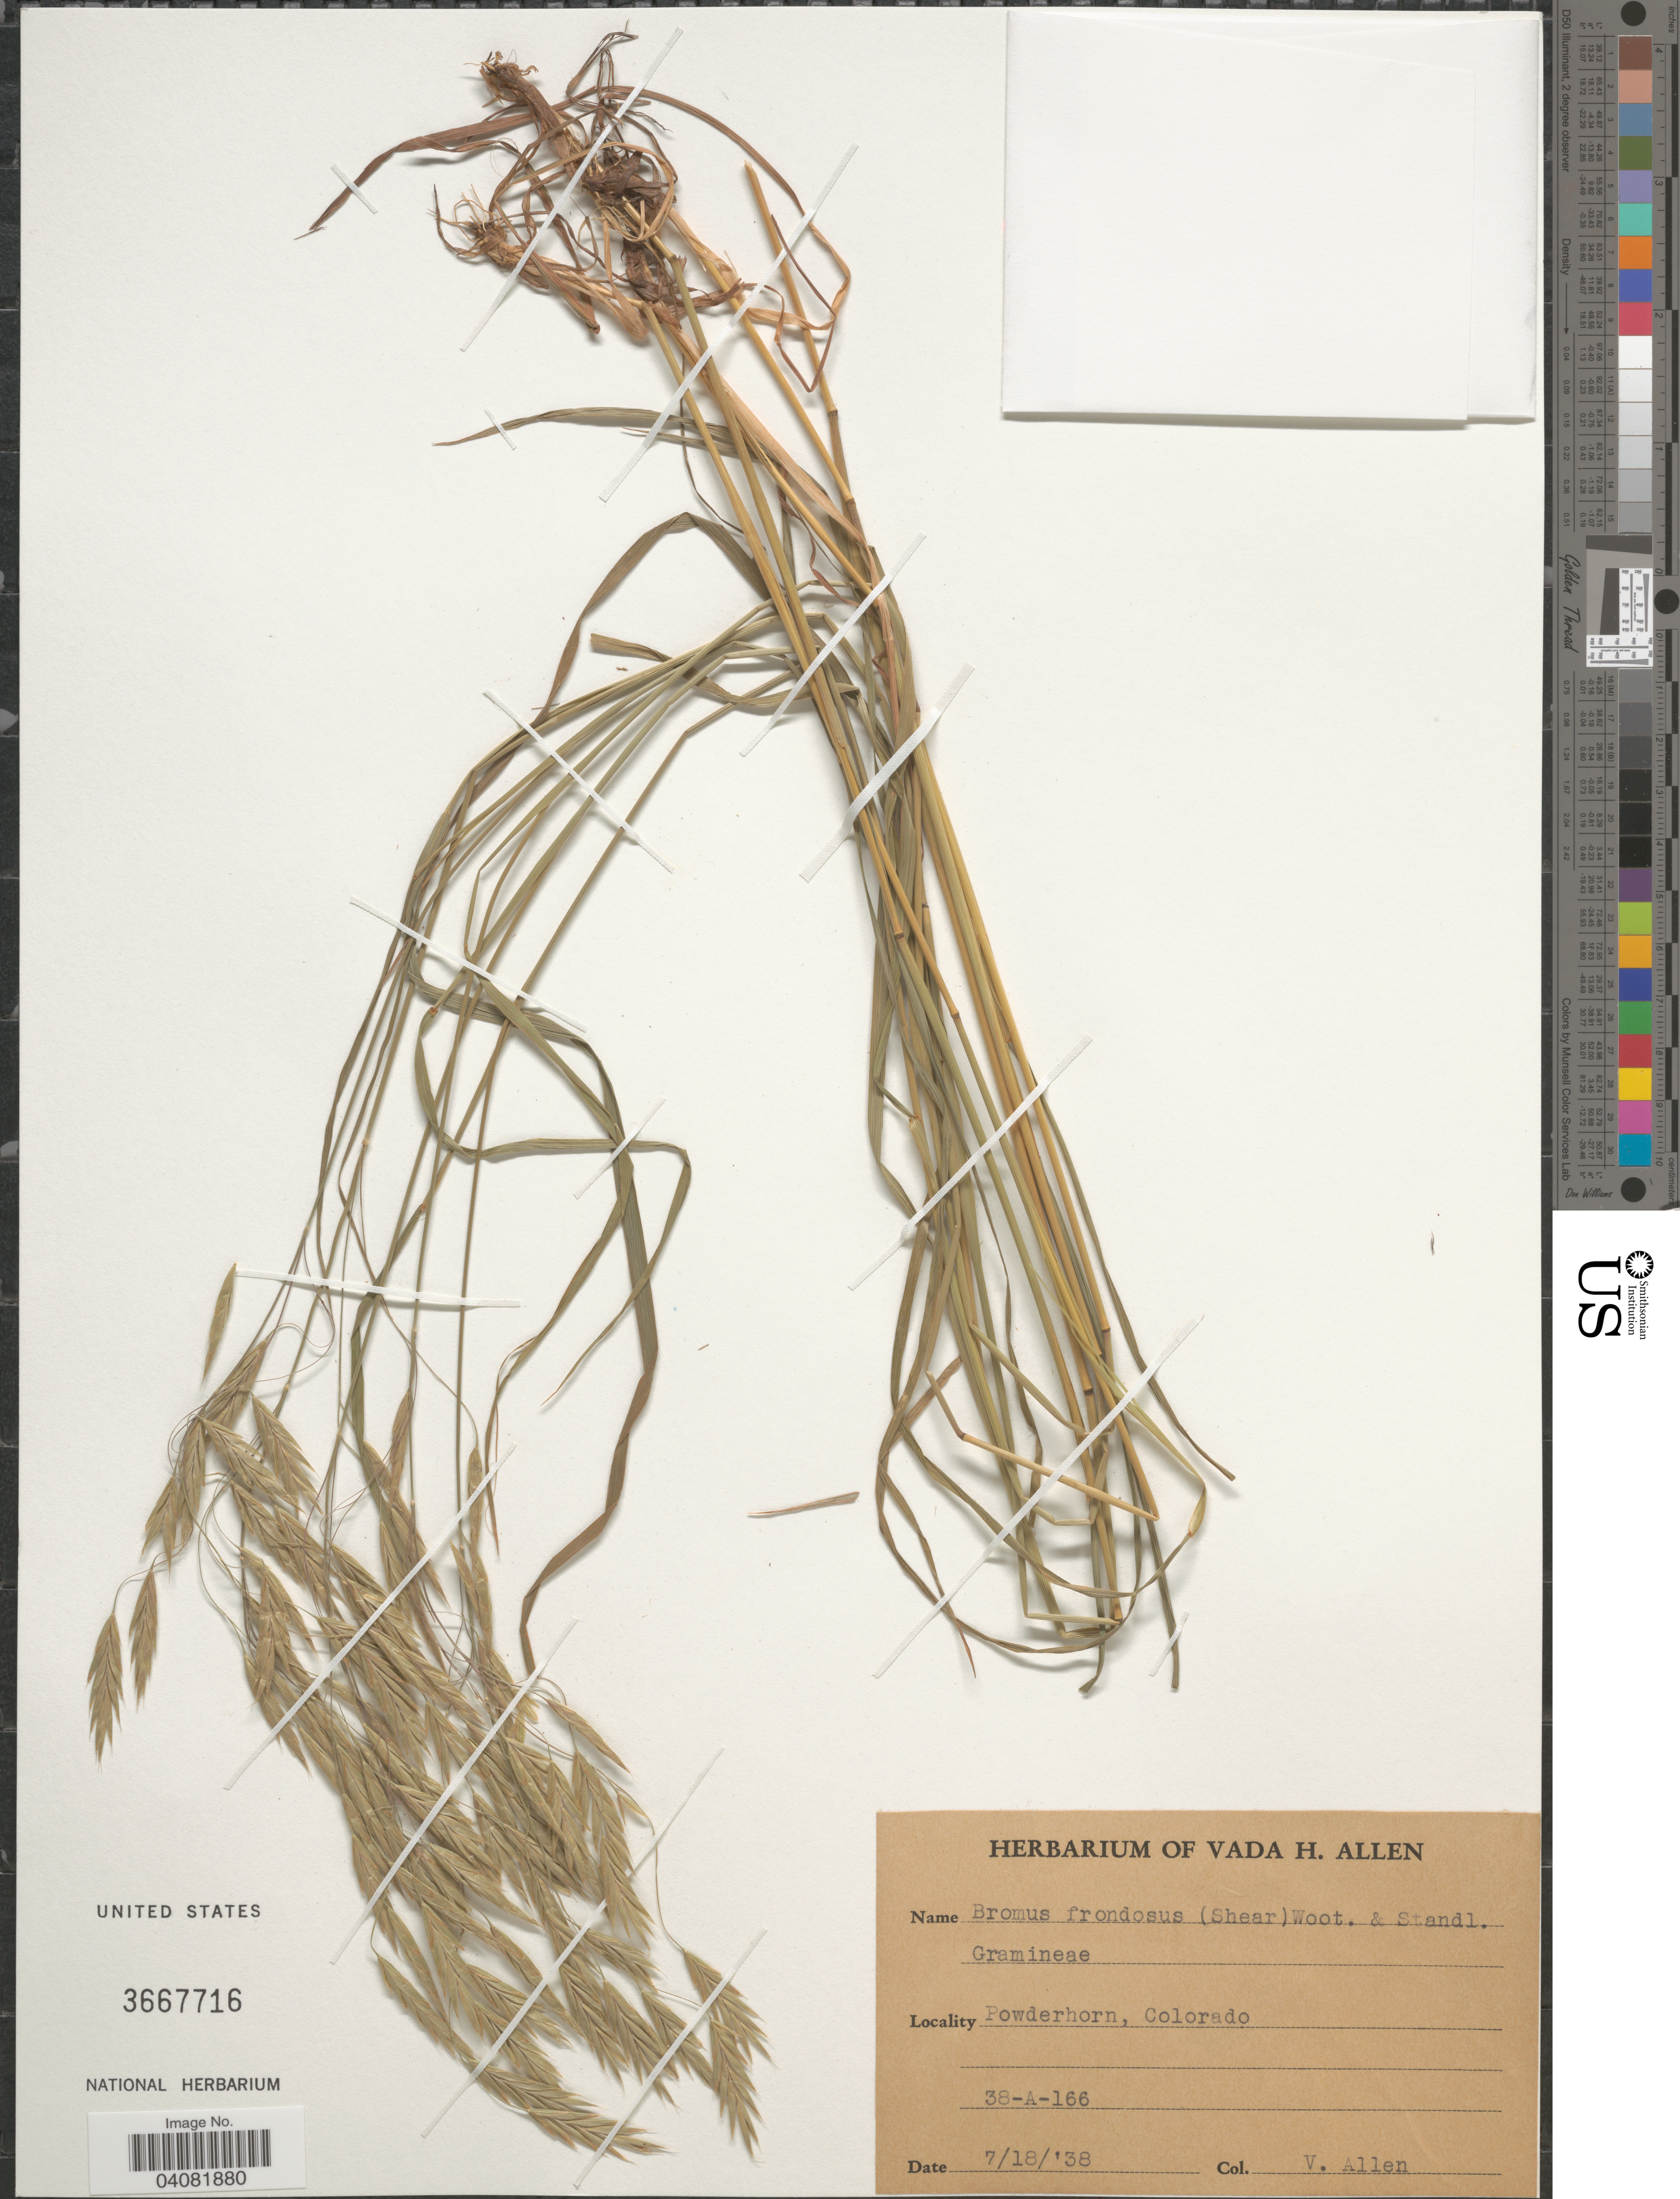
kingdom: Plantae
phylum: Tracheophyta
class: Liliopsida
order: Poales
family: Poaceae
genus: Bromus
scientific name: Bromus frondosus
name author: (Shear) Wooton & Standl.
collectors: V. Allen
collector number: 38-A-166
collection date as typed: Transcribed d/m/y: 18/7/38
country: United States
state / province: Colorado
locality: Powderhorn.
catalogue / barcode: US 3667716